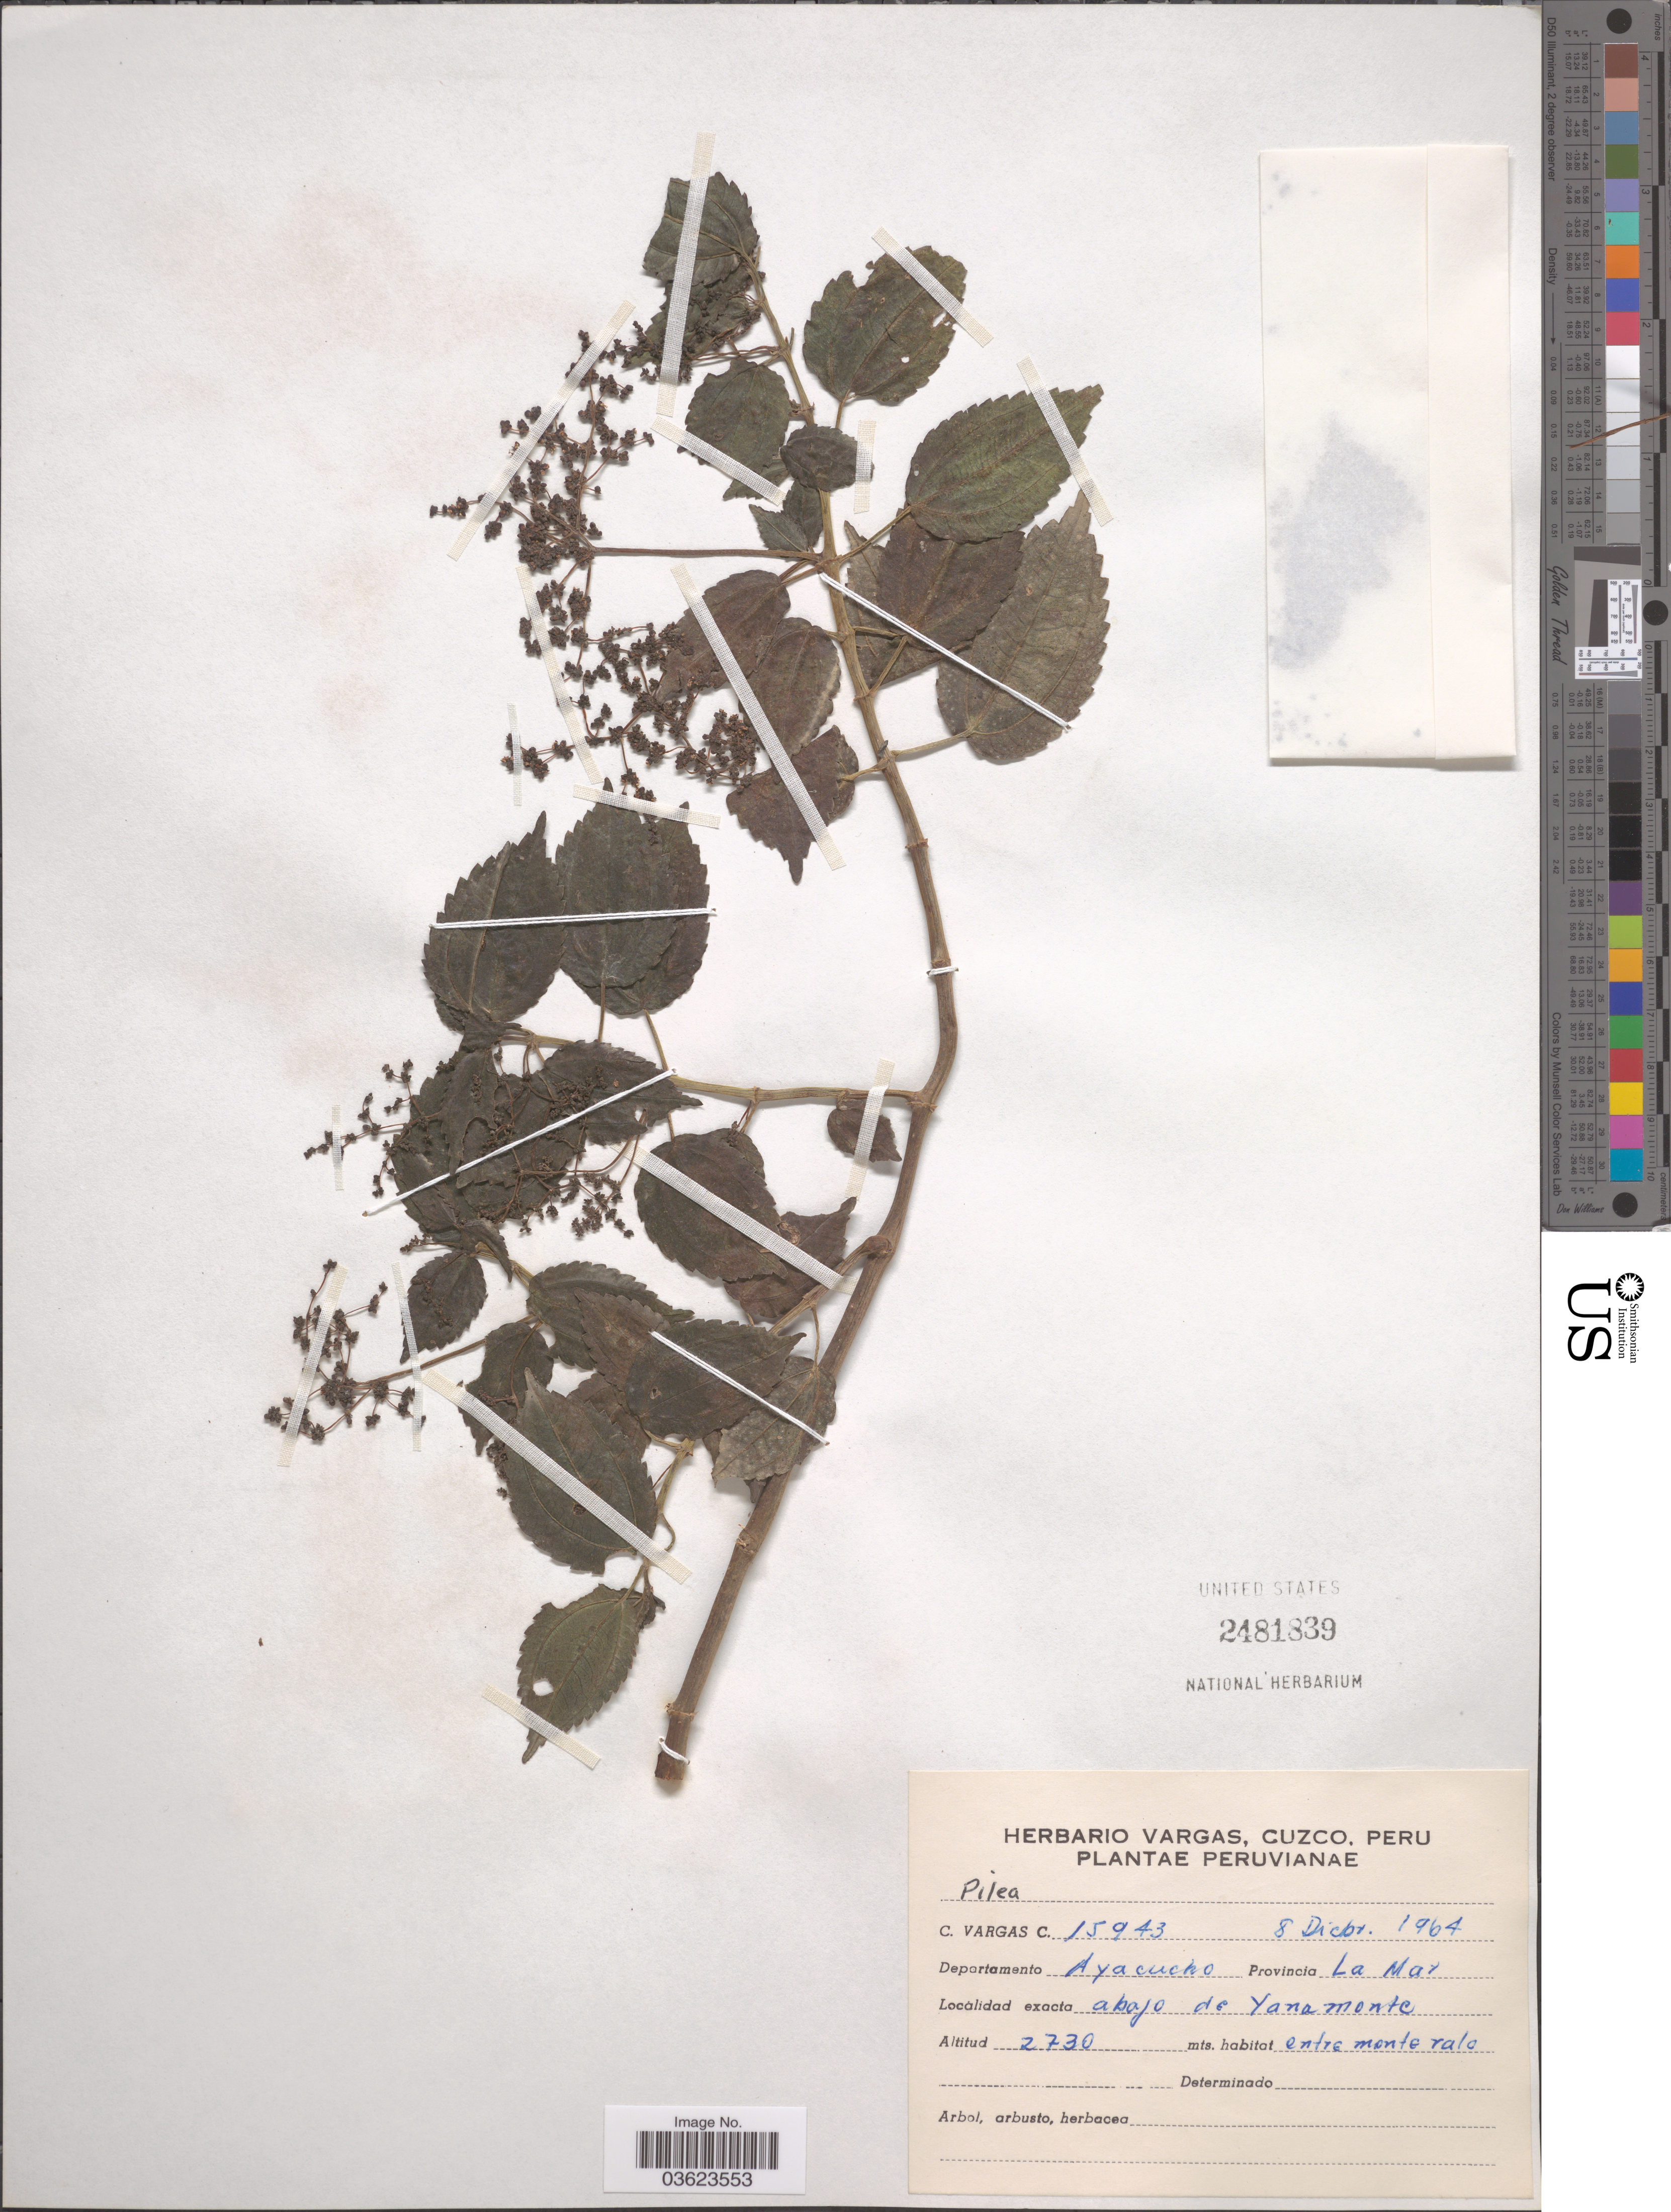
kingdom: Plantae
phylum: Tracheophyta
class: Magnoliopsida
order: Rosales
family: Urticaceae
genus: Pilea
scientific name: Pilea sp.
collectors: C. Vargas Calderón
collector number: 15943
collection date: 1964-12-08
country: Peru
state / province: Ayacucho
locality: Departamento Ayacucho. Provincia La Mat. Abajo de Yanamonte.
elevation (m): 2730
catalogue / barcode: US 2481839